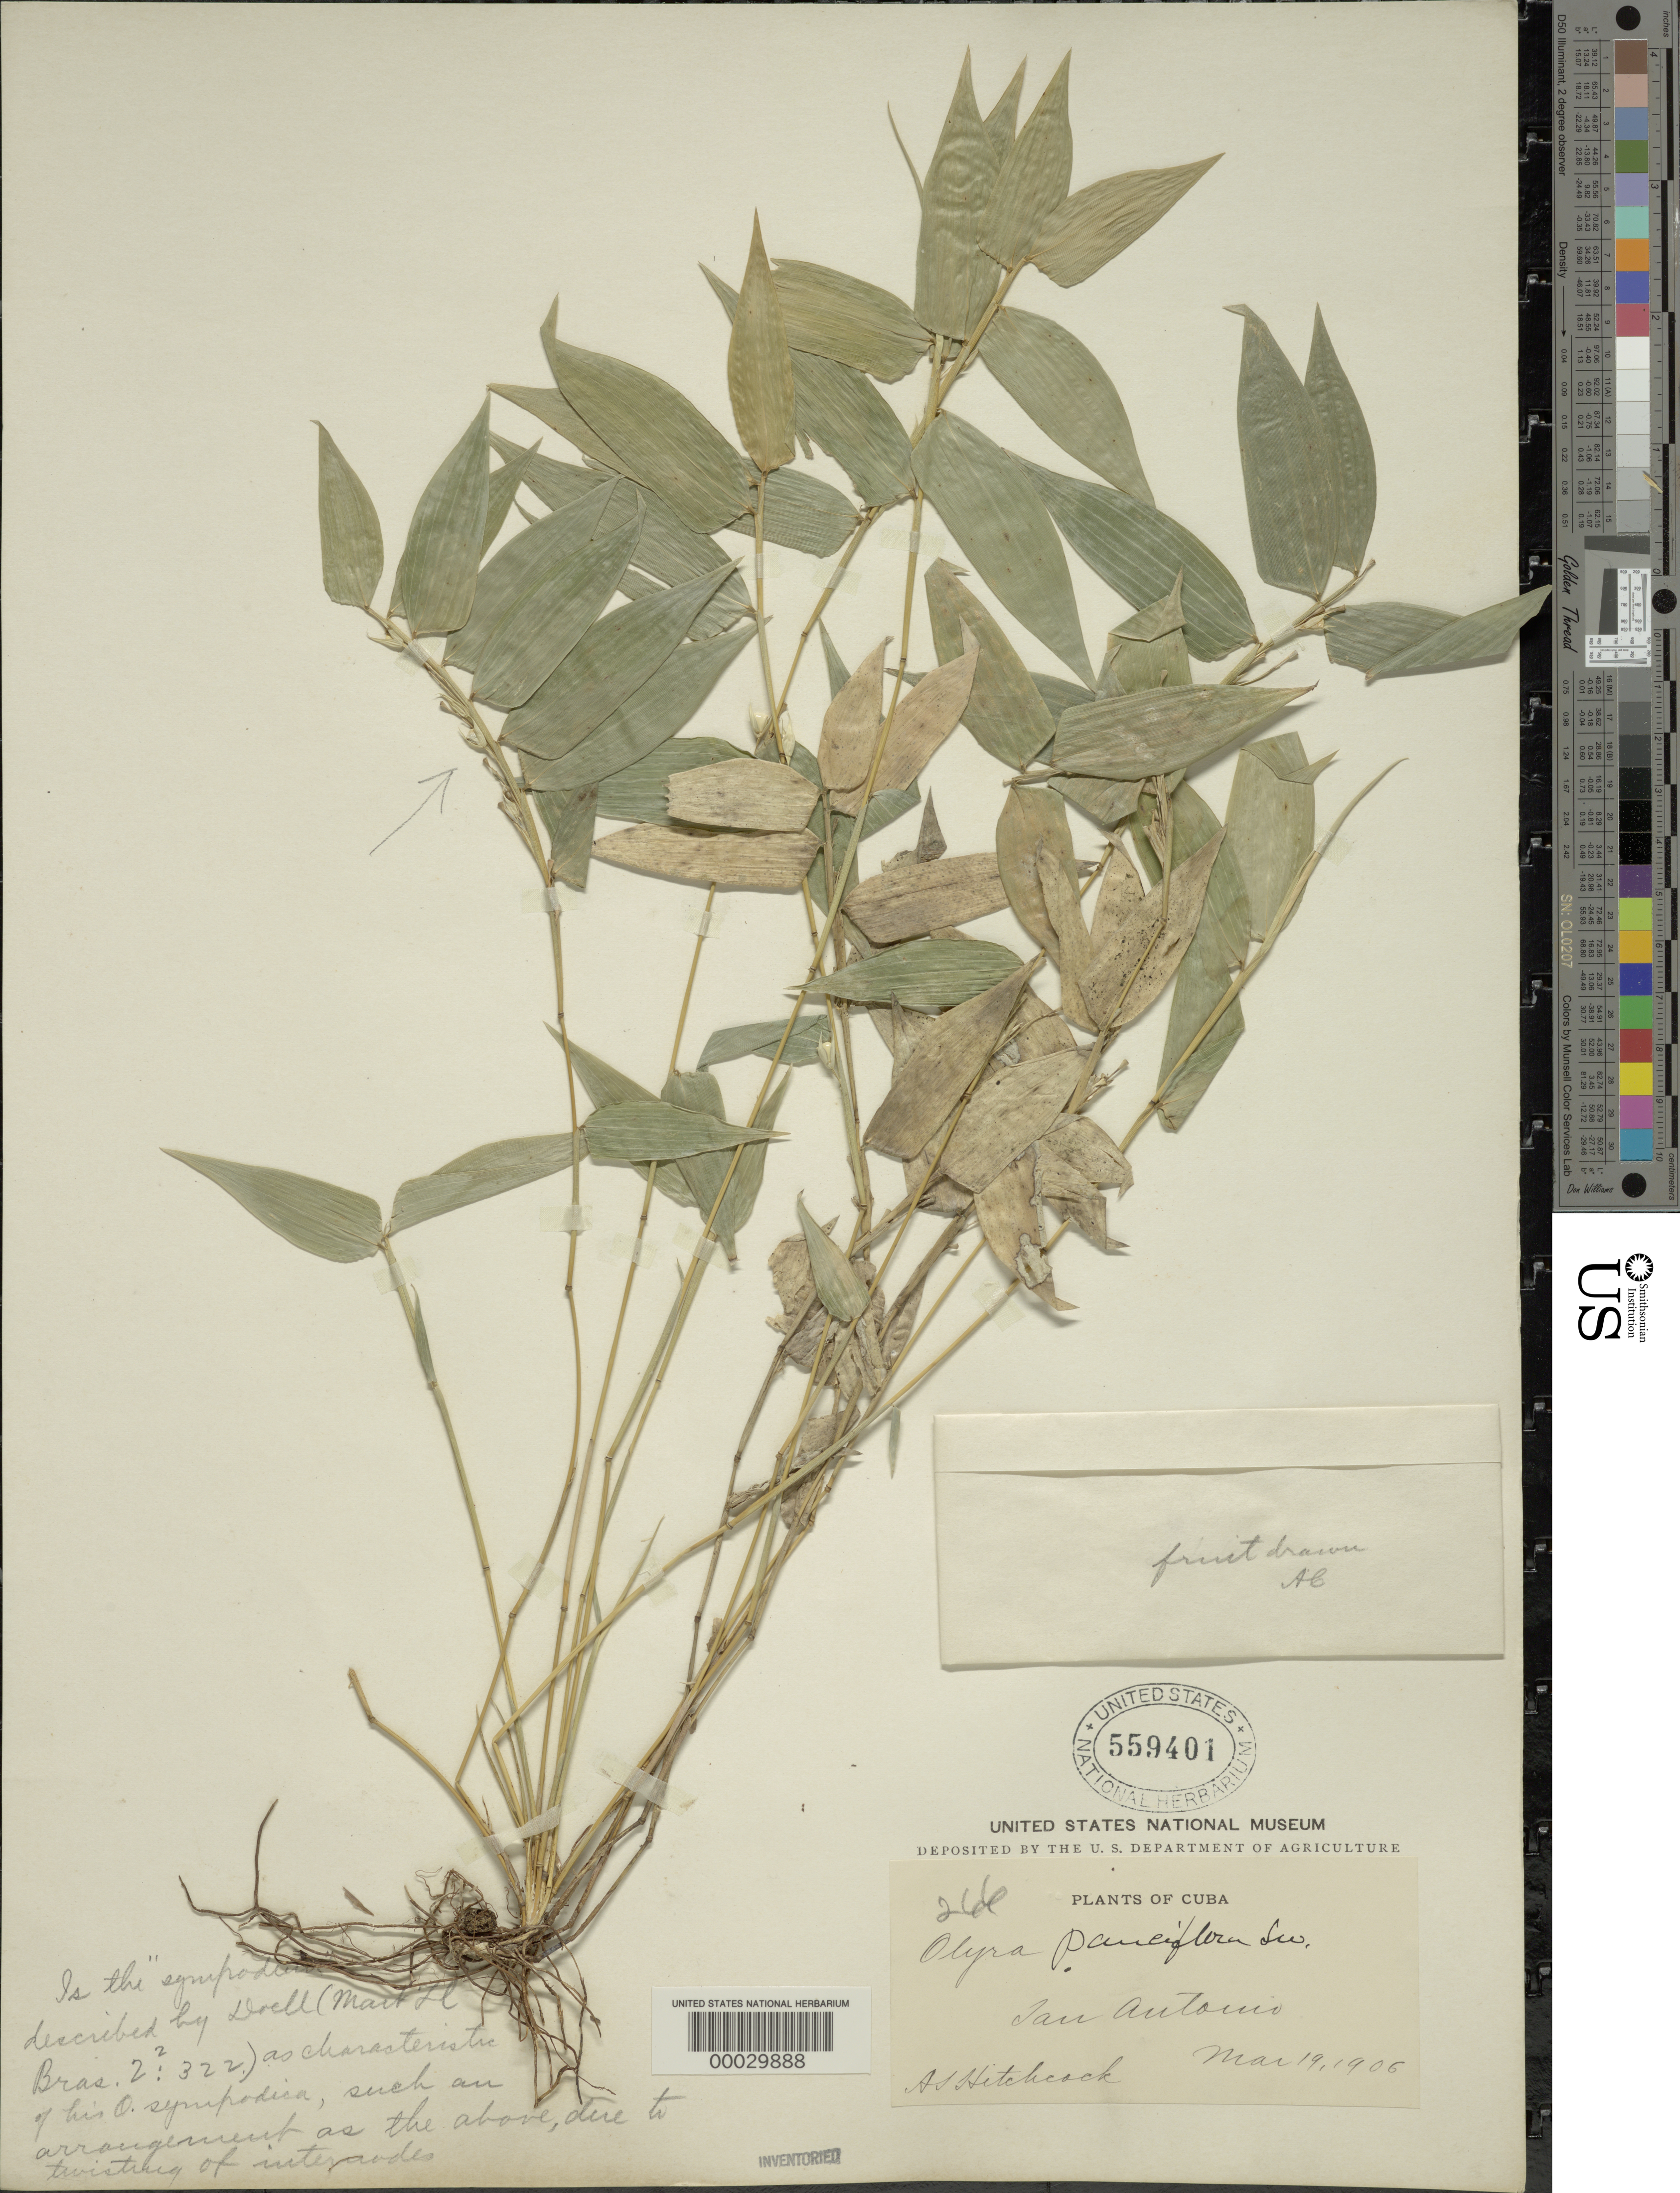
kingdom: Plantae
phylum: Tracheophyta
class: Liliopsida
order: Poales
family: Poaceae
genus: Lithachne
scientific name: Lithachne pauciflora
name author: (Sw.) P. Beauv.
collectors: A. S. Hitchcock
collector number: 266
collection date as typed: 19 Mar 1906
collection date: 1906-03-19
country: Cuba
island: Greater Antilles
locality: San Antonio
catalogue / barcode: US 559401